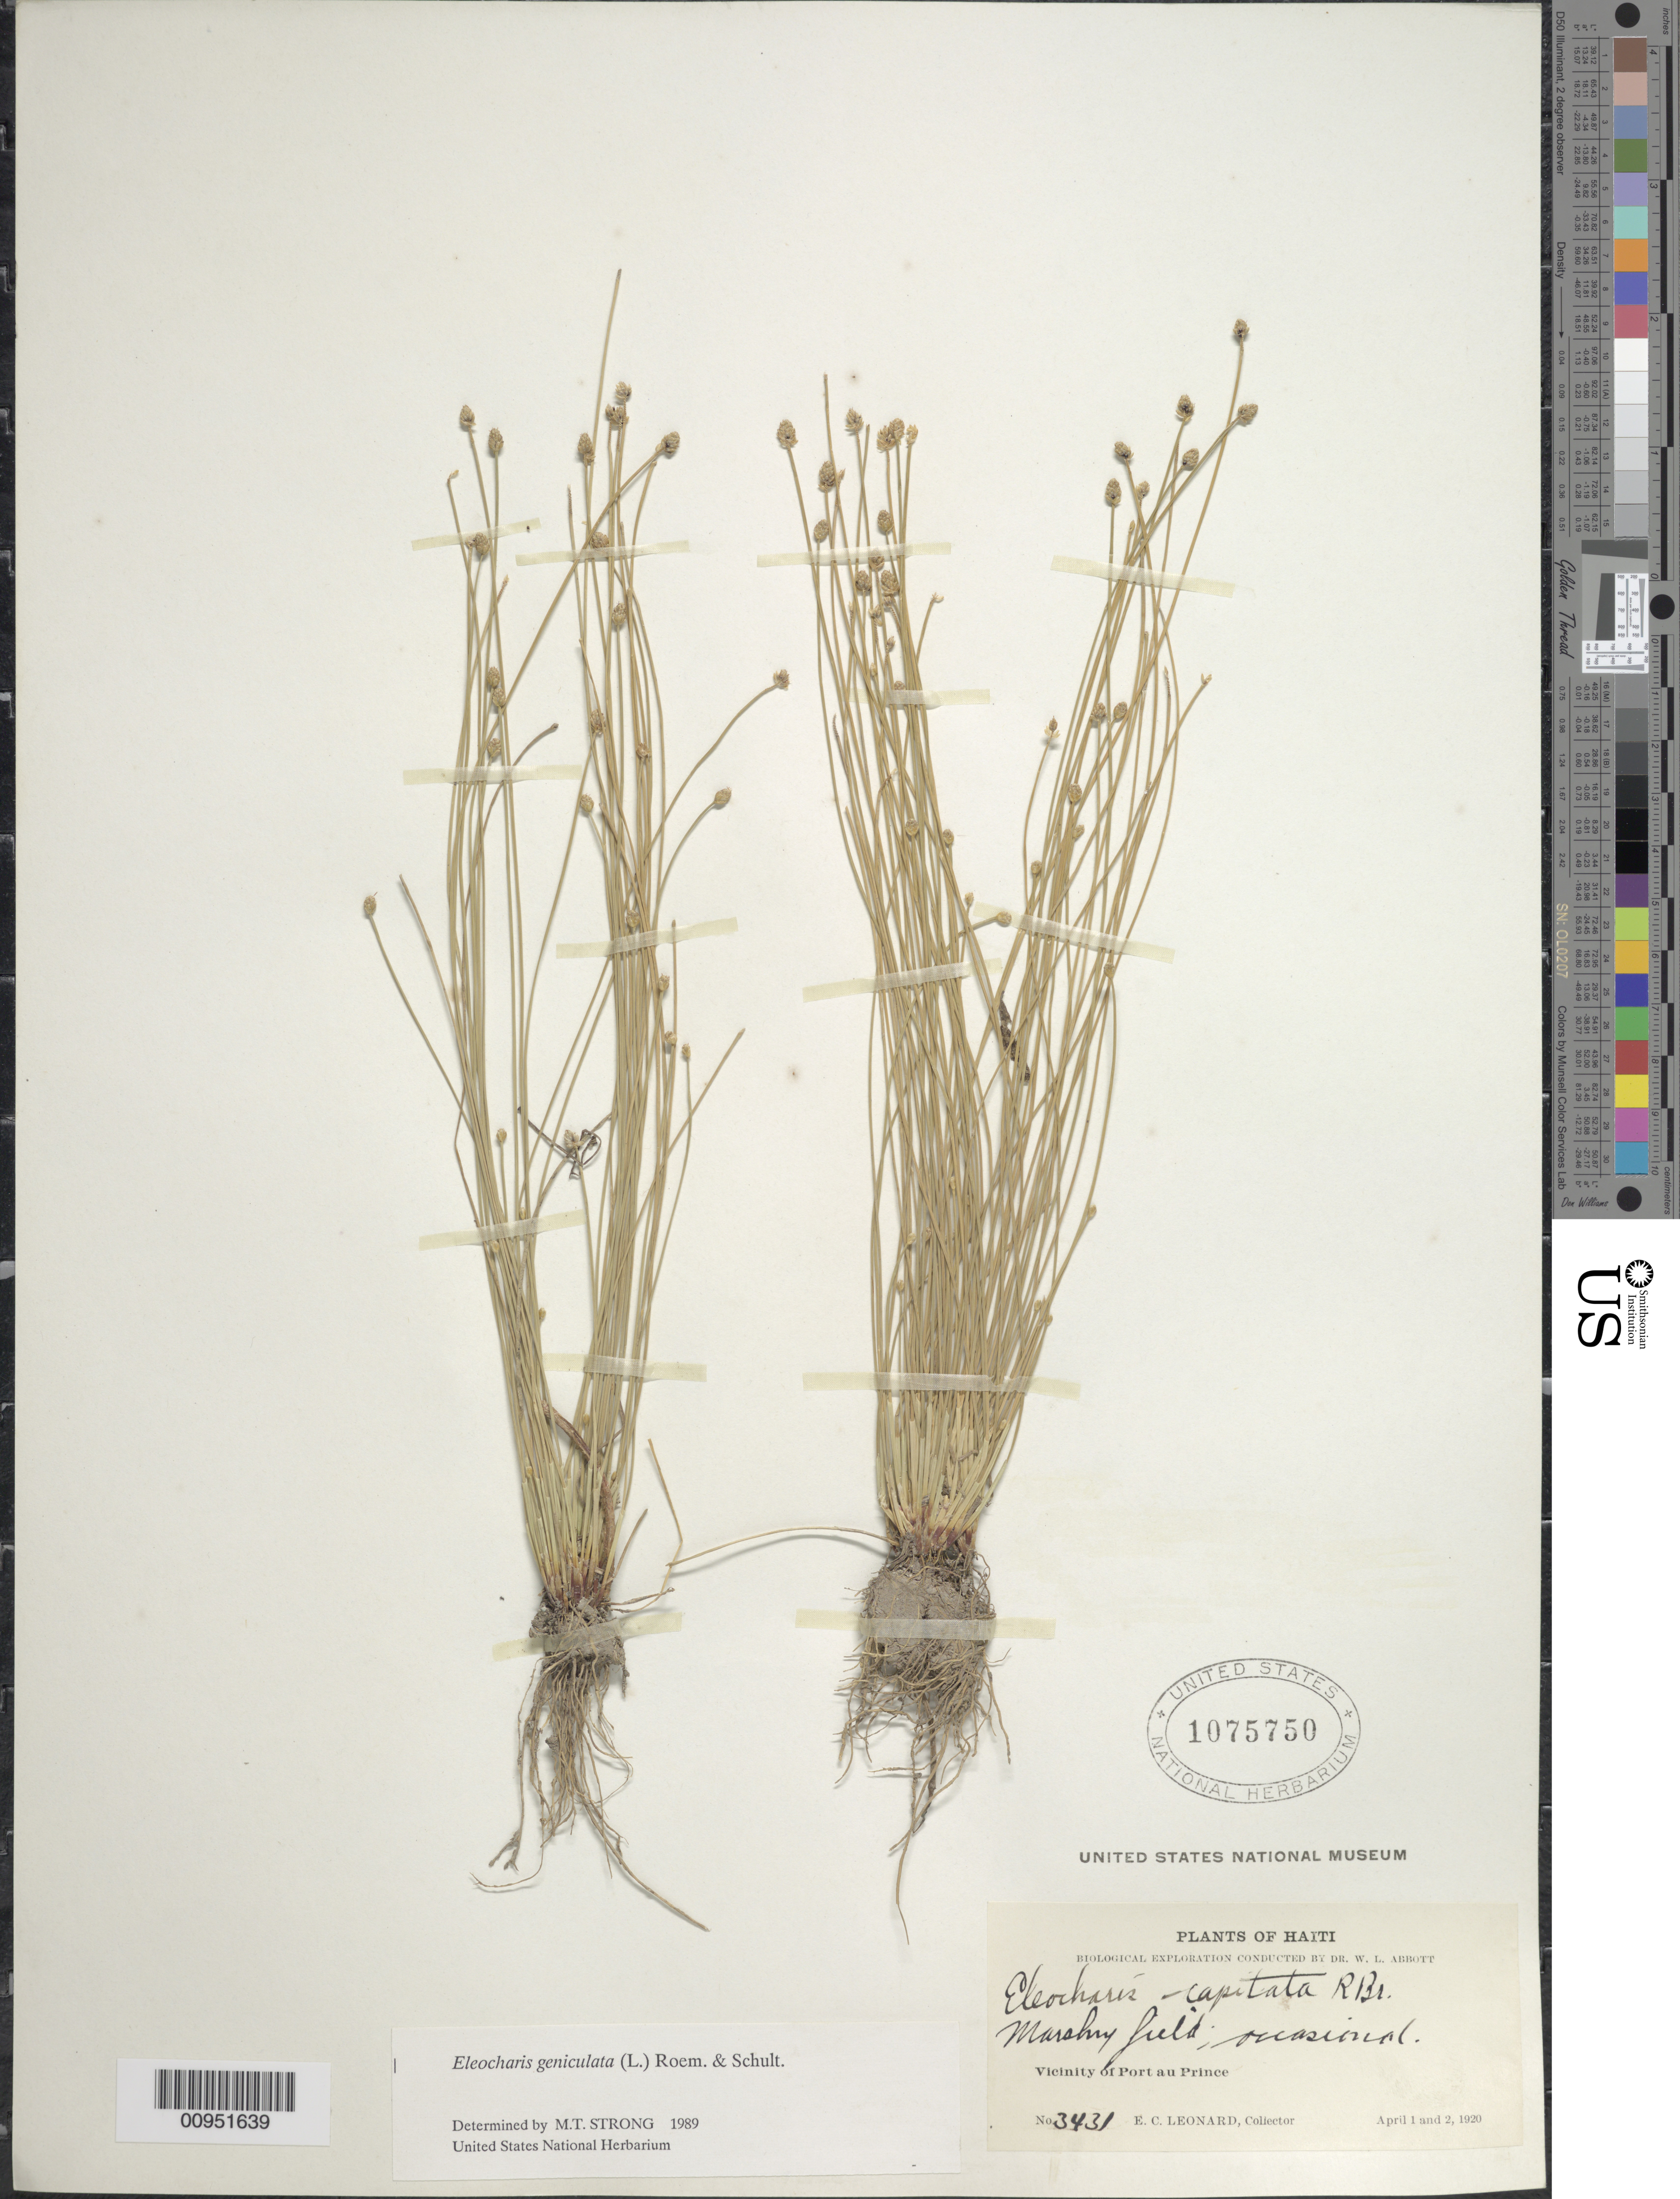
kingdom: Plantae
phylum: Tracheophyta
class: Liliopsida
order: Poales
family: Cyperaceae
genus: Eleocharis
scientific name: Eleocharis geniculata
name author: (L.) Roem. & Schult.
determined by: Strong, M. T., (US), Smithsonian Institution - National Museum of Natural History (UNITED STATES)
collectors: E. C. Leonard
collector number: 3431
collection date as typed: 01 Apr 1920 and 02 Apr 1920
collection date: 1920-04-01,1920-04-02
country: Haiti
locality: Vicinity of Port au Prince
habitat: Marshy field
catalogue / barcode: US 1075750